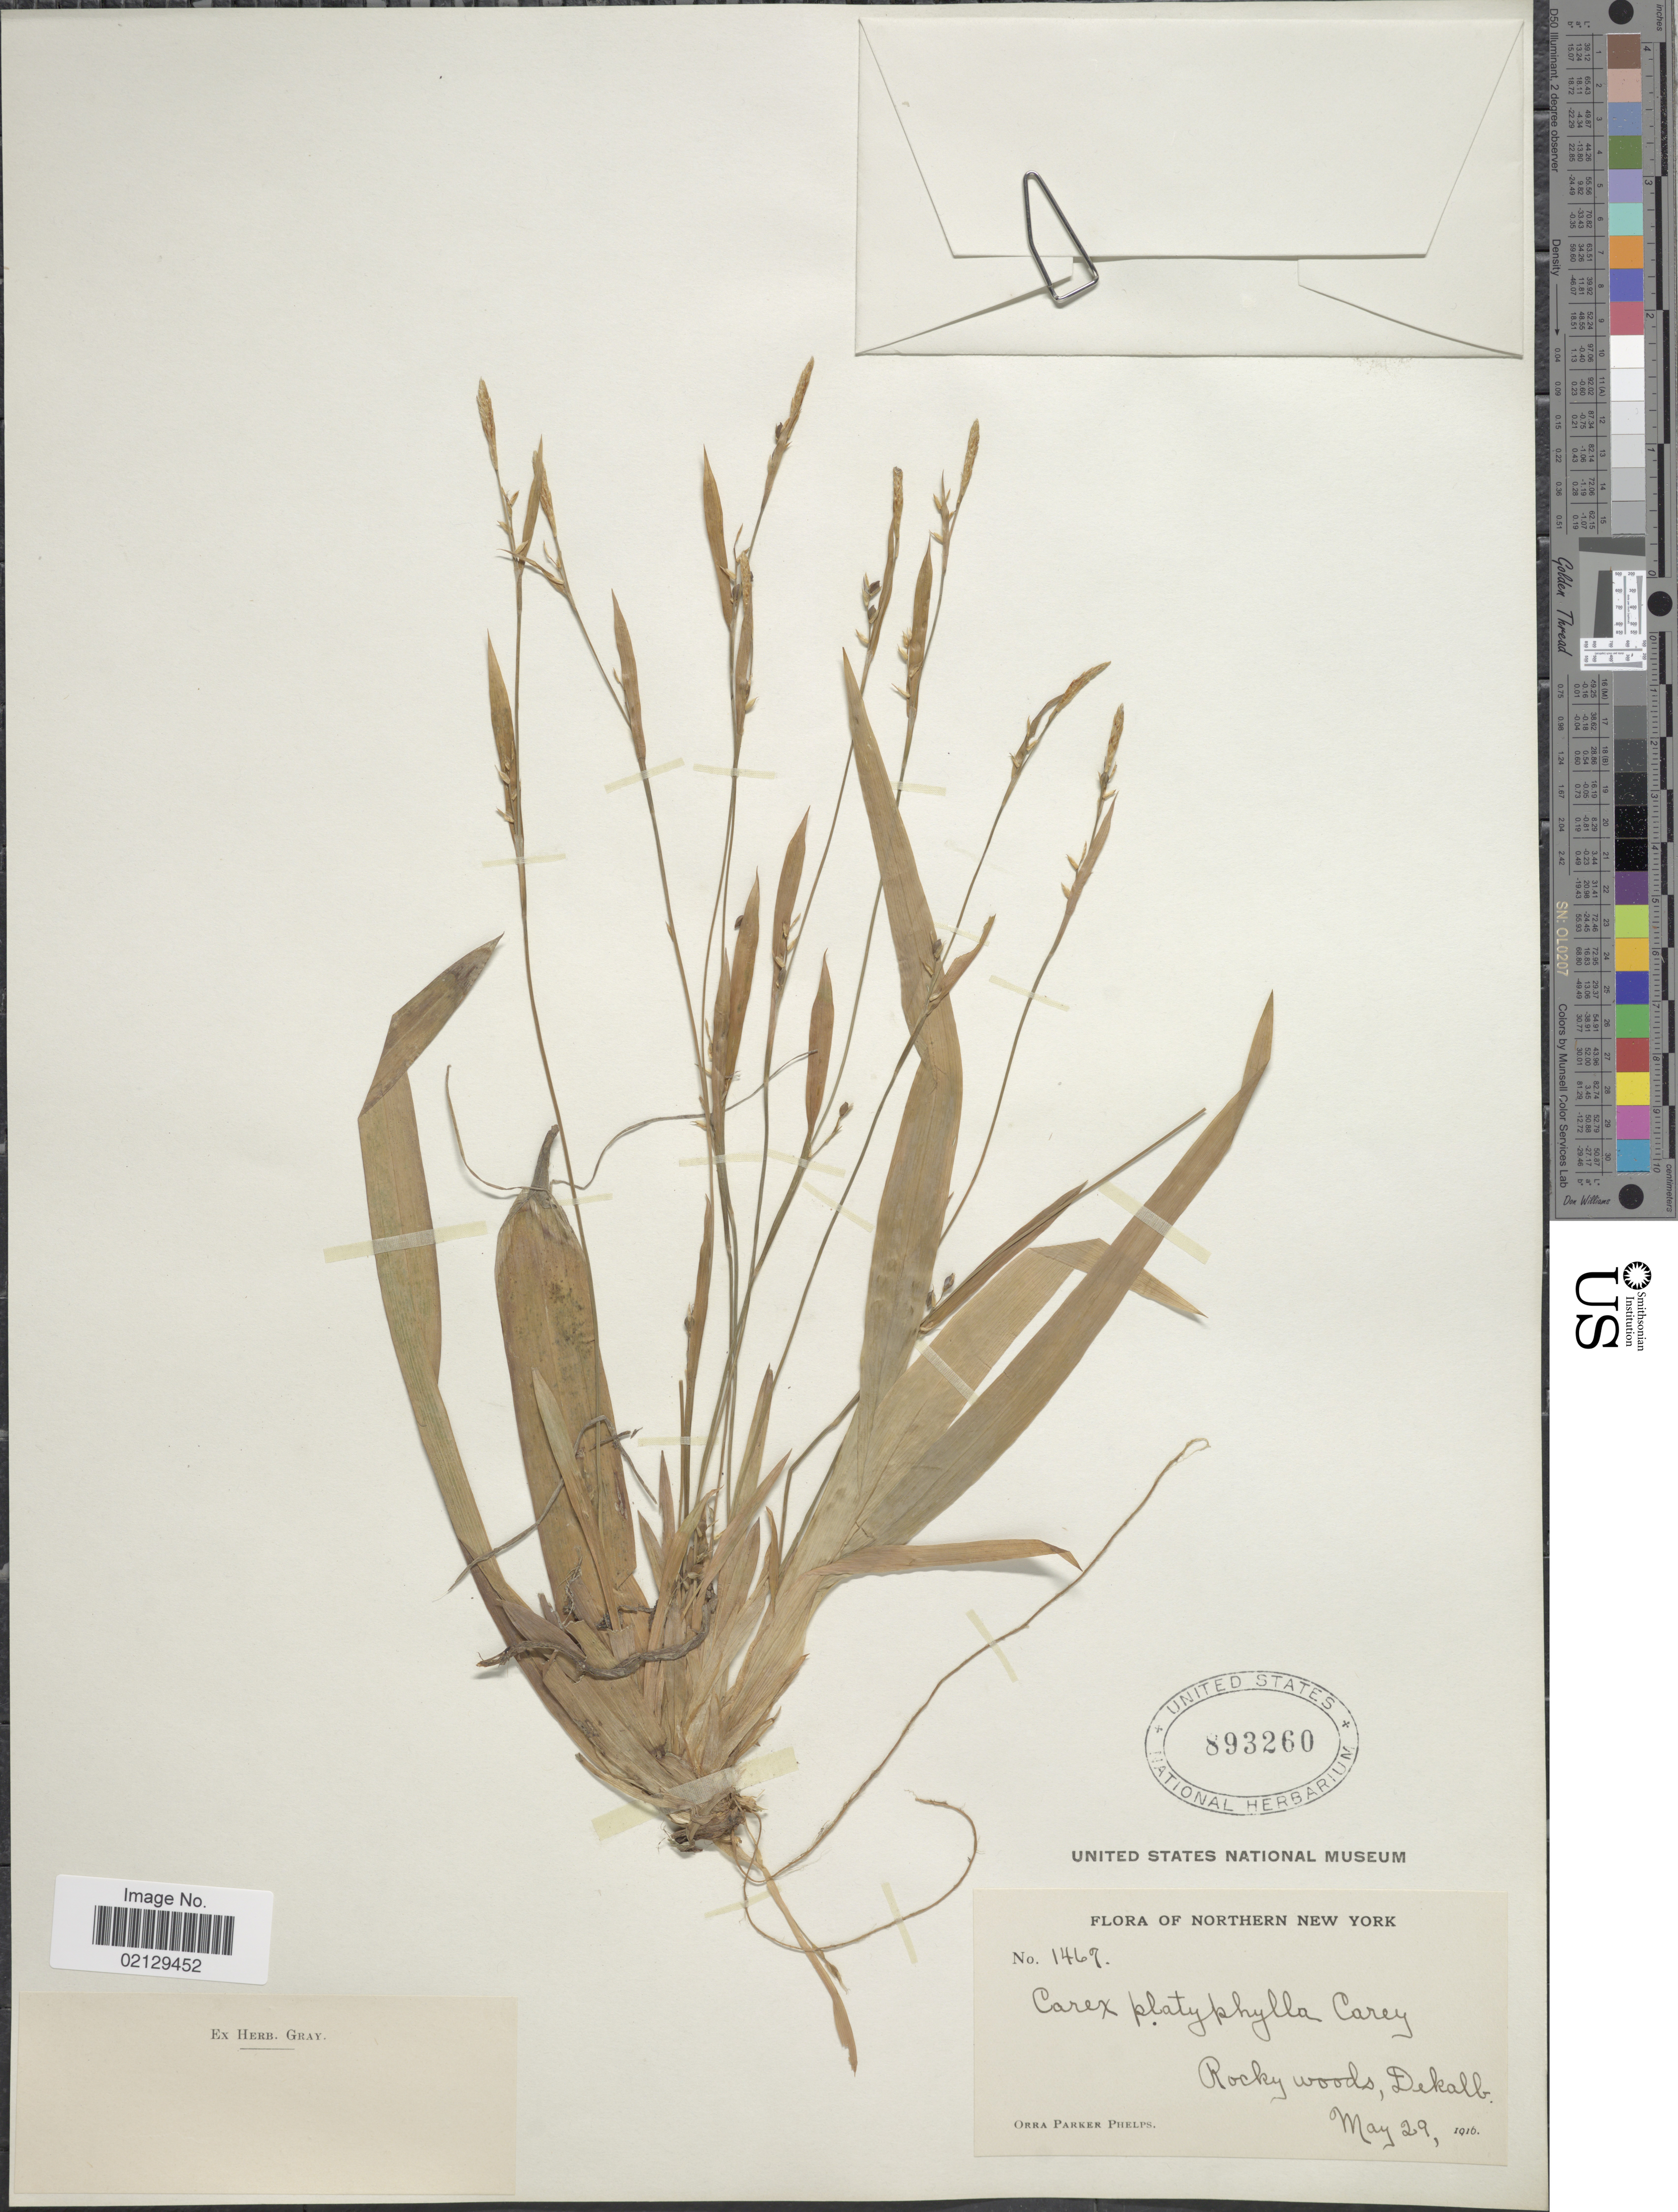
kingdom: Plantae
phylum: Tracheophyta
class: Liliopsida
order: Poales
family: Cyperaceae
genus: Carex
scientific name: Carex platyphylla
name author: J. Carey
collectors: O. P. Phelps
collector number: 1467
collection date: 1916-05-29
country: United States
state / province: New York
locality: Rocky woods, Dekalb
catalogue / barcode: US 893260